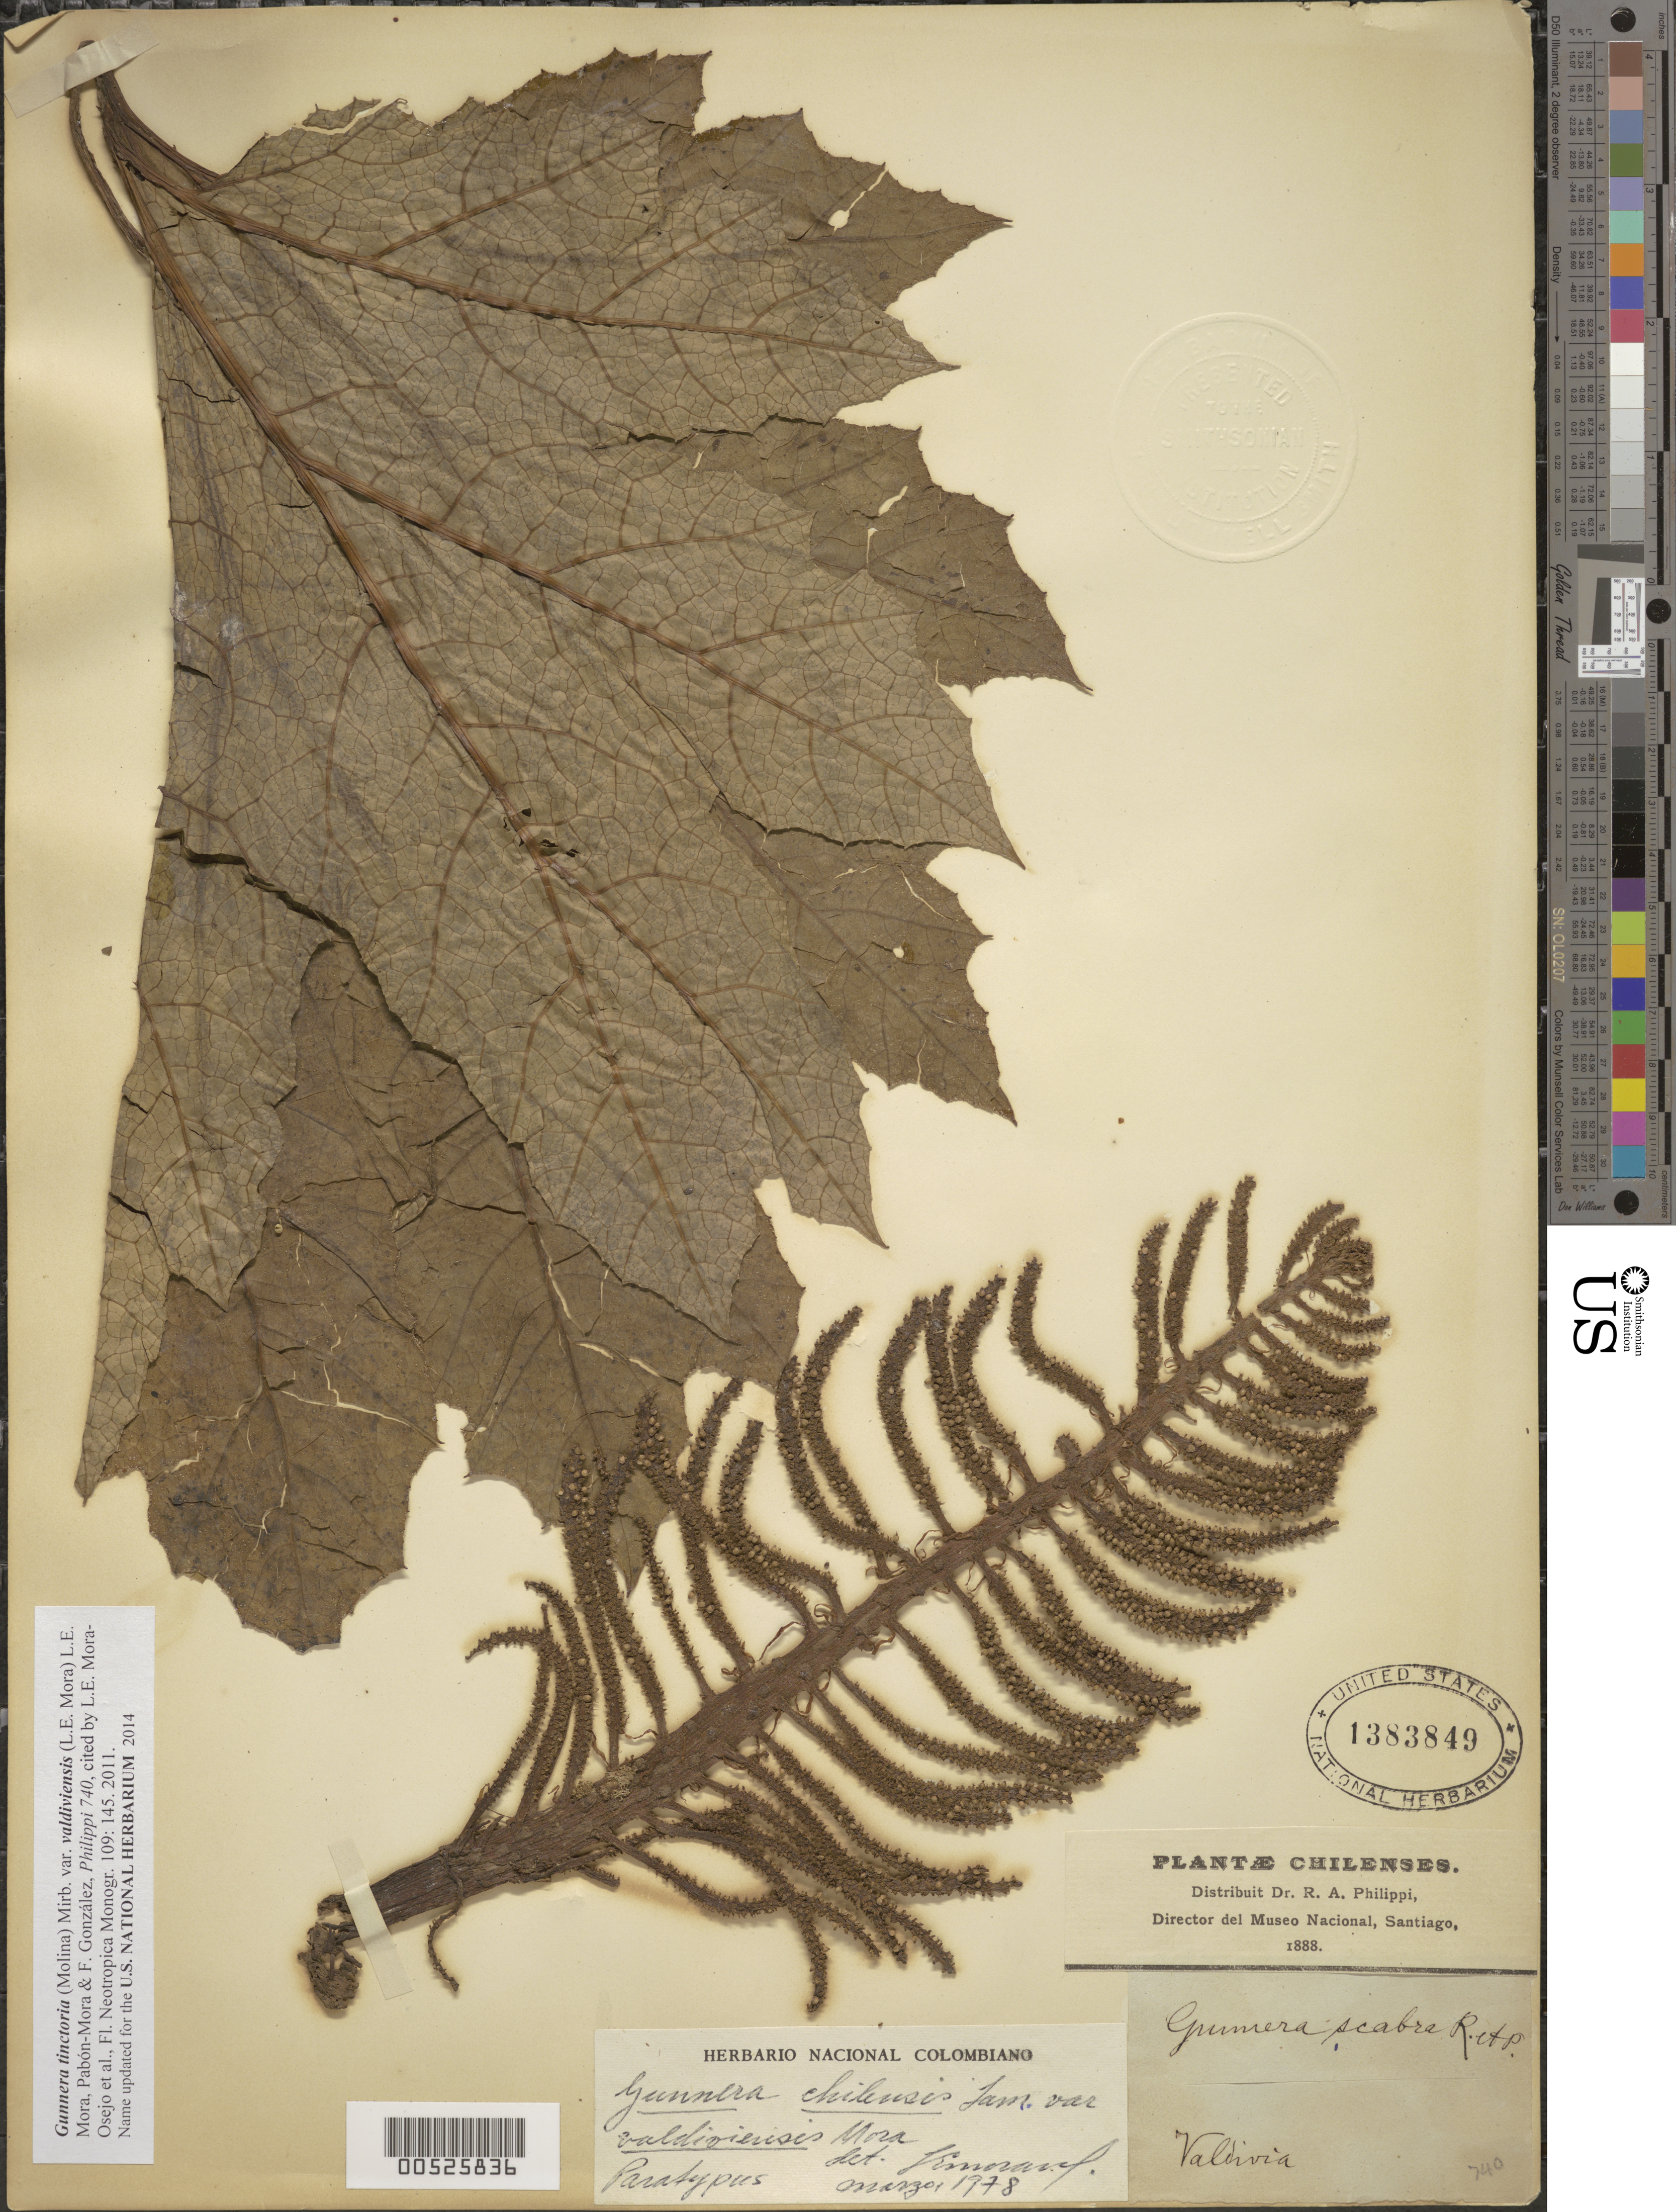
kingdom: Plantae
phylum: Tracheophyta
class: Magnoliopsida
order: Gunnerales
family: Gunneraceae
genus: Gunnera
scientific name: Gunnera tinctoria var. valdiviensis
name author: (L.E. Mora) L.E. Mora et al.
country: Chile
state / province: Los Lagos (X)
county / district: Valdivia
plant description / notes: Paratype of Gunnera chilensis var. valdiviensis Mora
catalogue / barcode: US 1383849